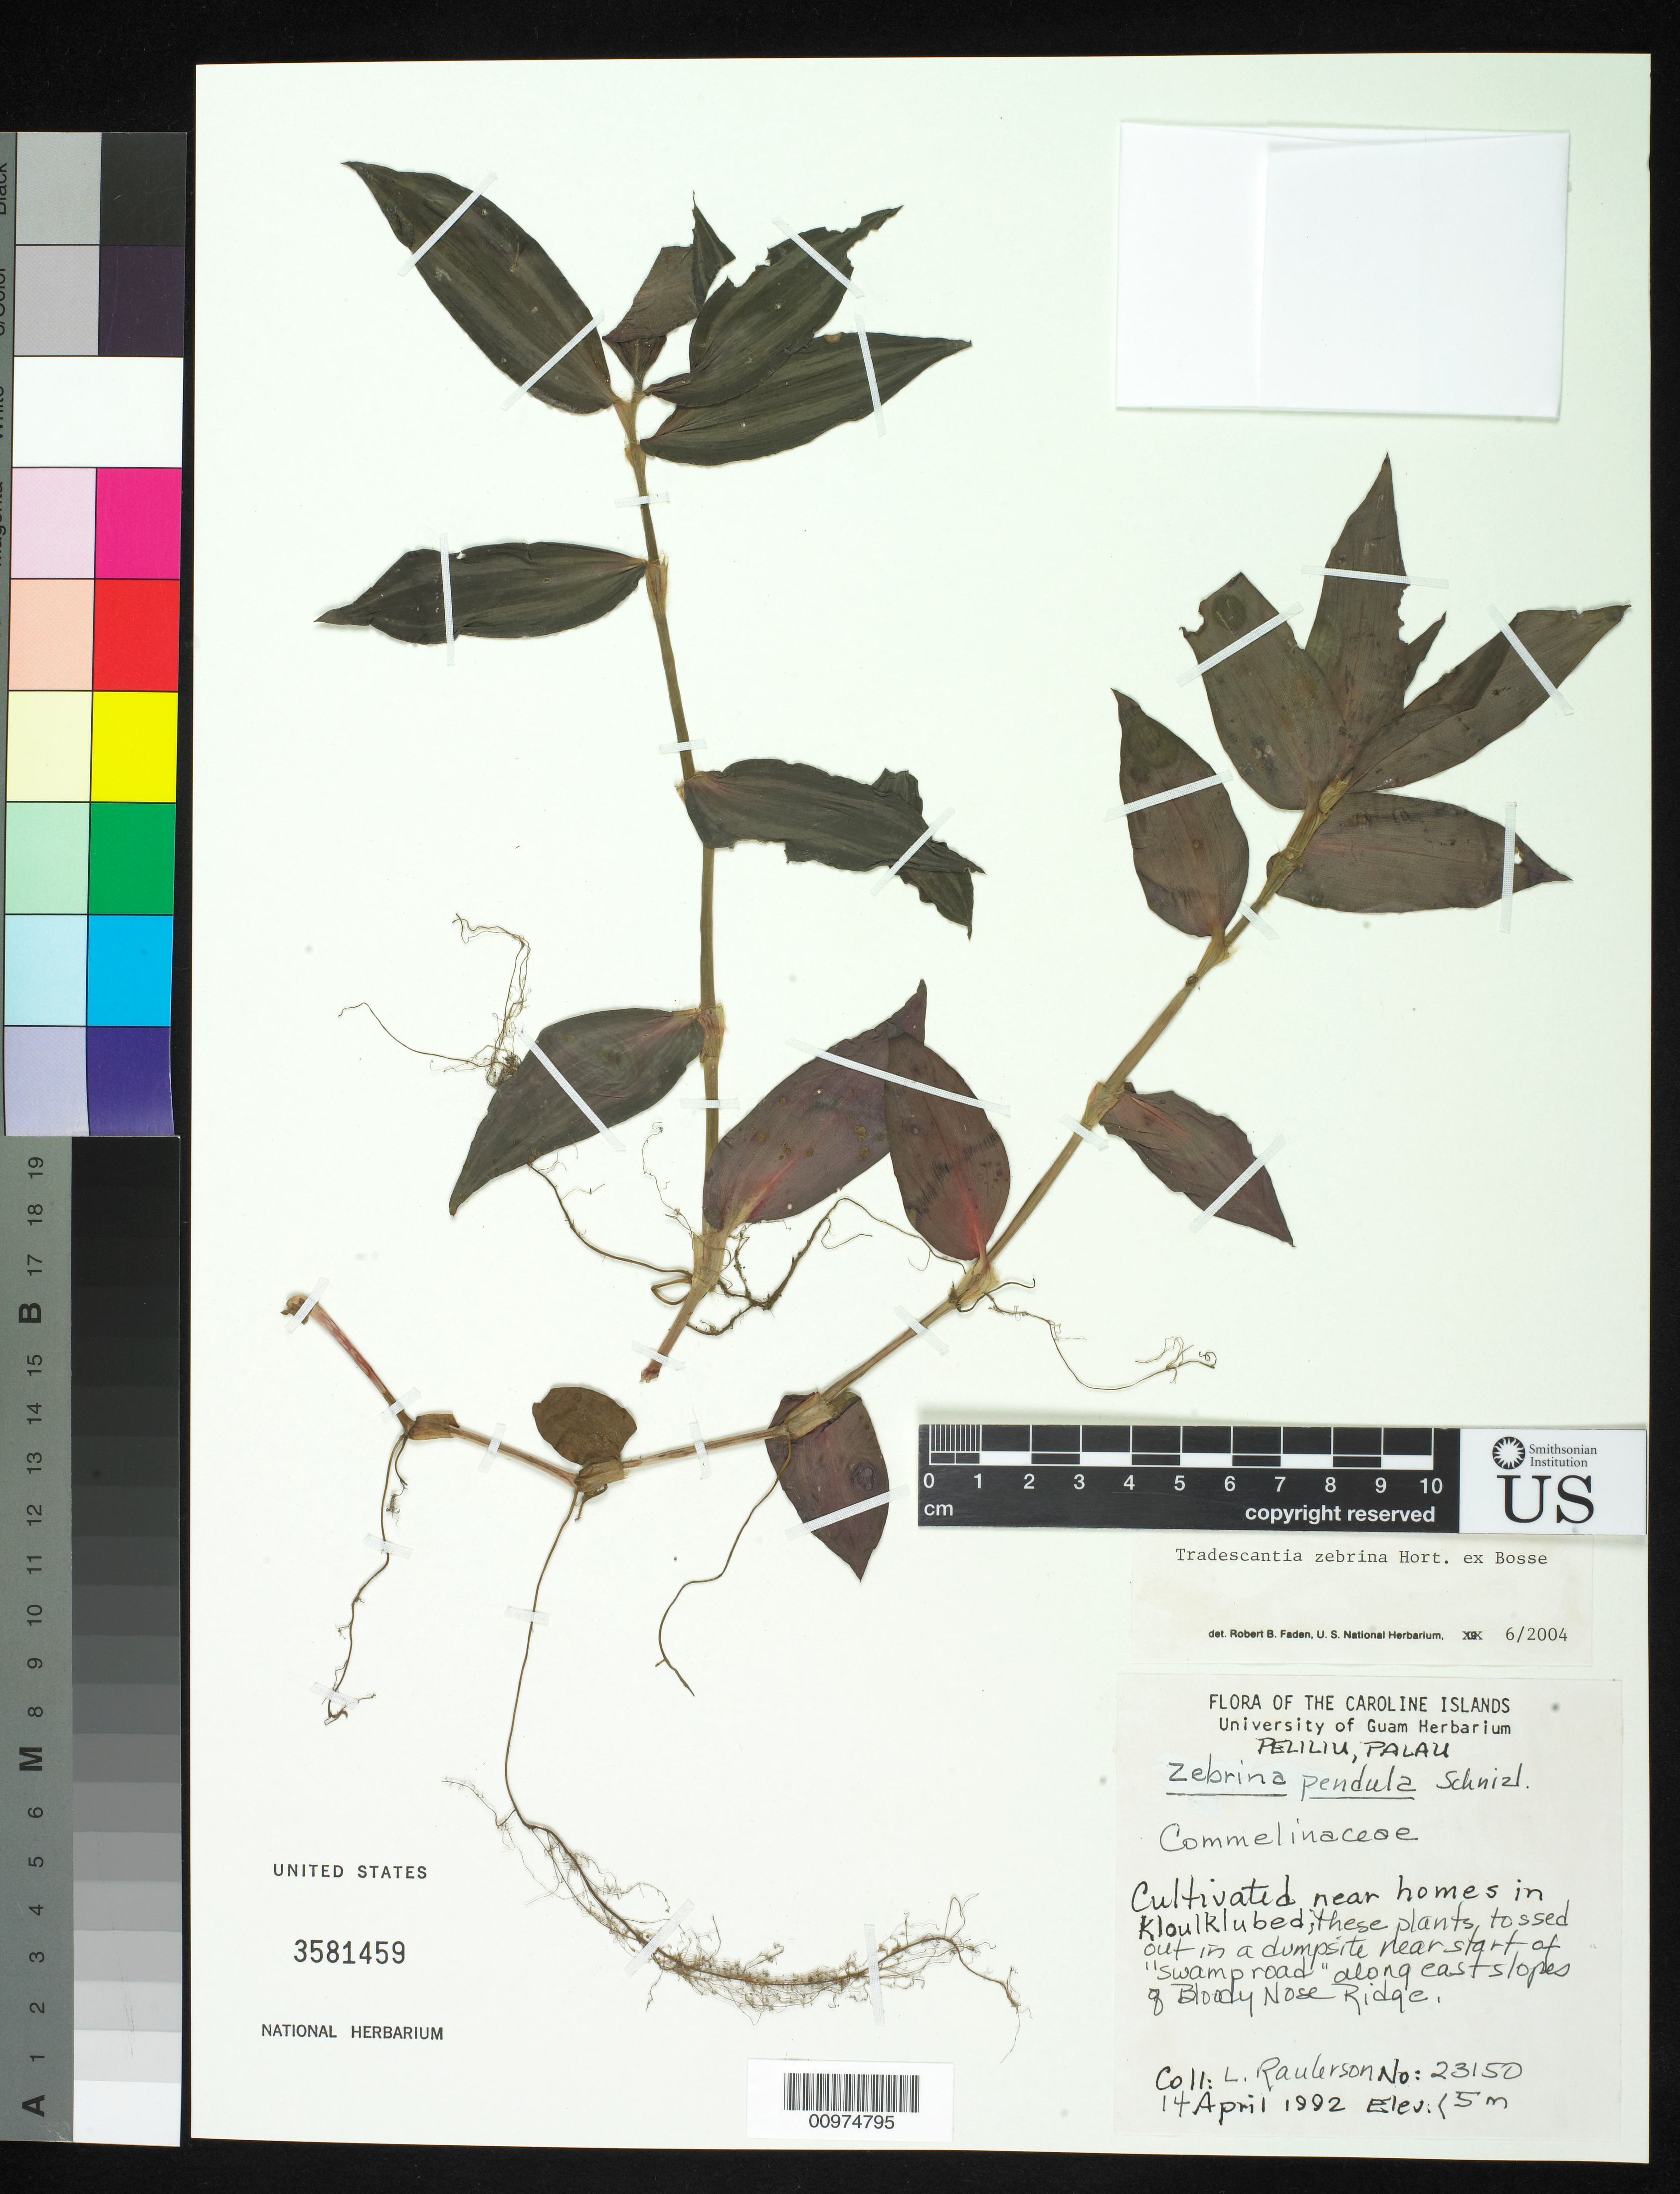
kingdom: Plantae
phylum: Tracheophyta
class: Liliopsida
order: Commelinales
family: Commelinaceae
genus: Tradescantia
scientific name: Tradescantia zebrina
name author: Bosse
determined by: Faden, Robert B., (US), Smithsonian Institution - National Museum of Natural History (UNITED STATES)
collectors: L. Raulerson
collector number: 23150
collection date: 1992-04-14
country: Palau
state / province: Peleliu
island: Beliliou [Peleliu]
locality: Peliliu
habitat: Cultivated near homes in Kloulklubed, these plants tossed out in a dumpsite near start of Bloody Nose Ridge.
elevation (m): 5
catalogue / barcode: US 3581459